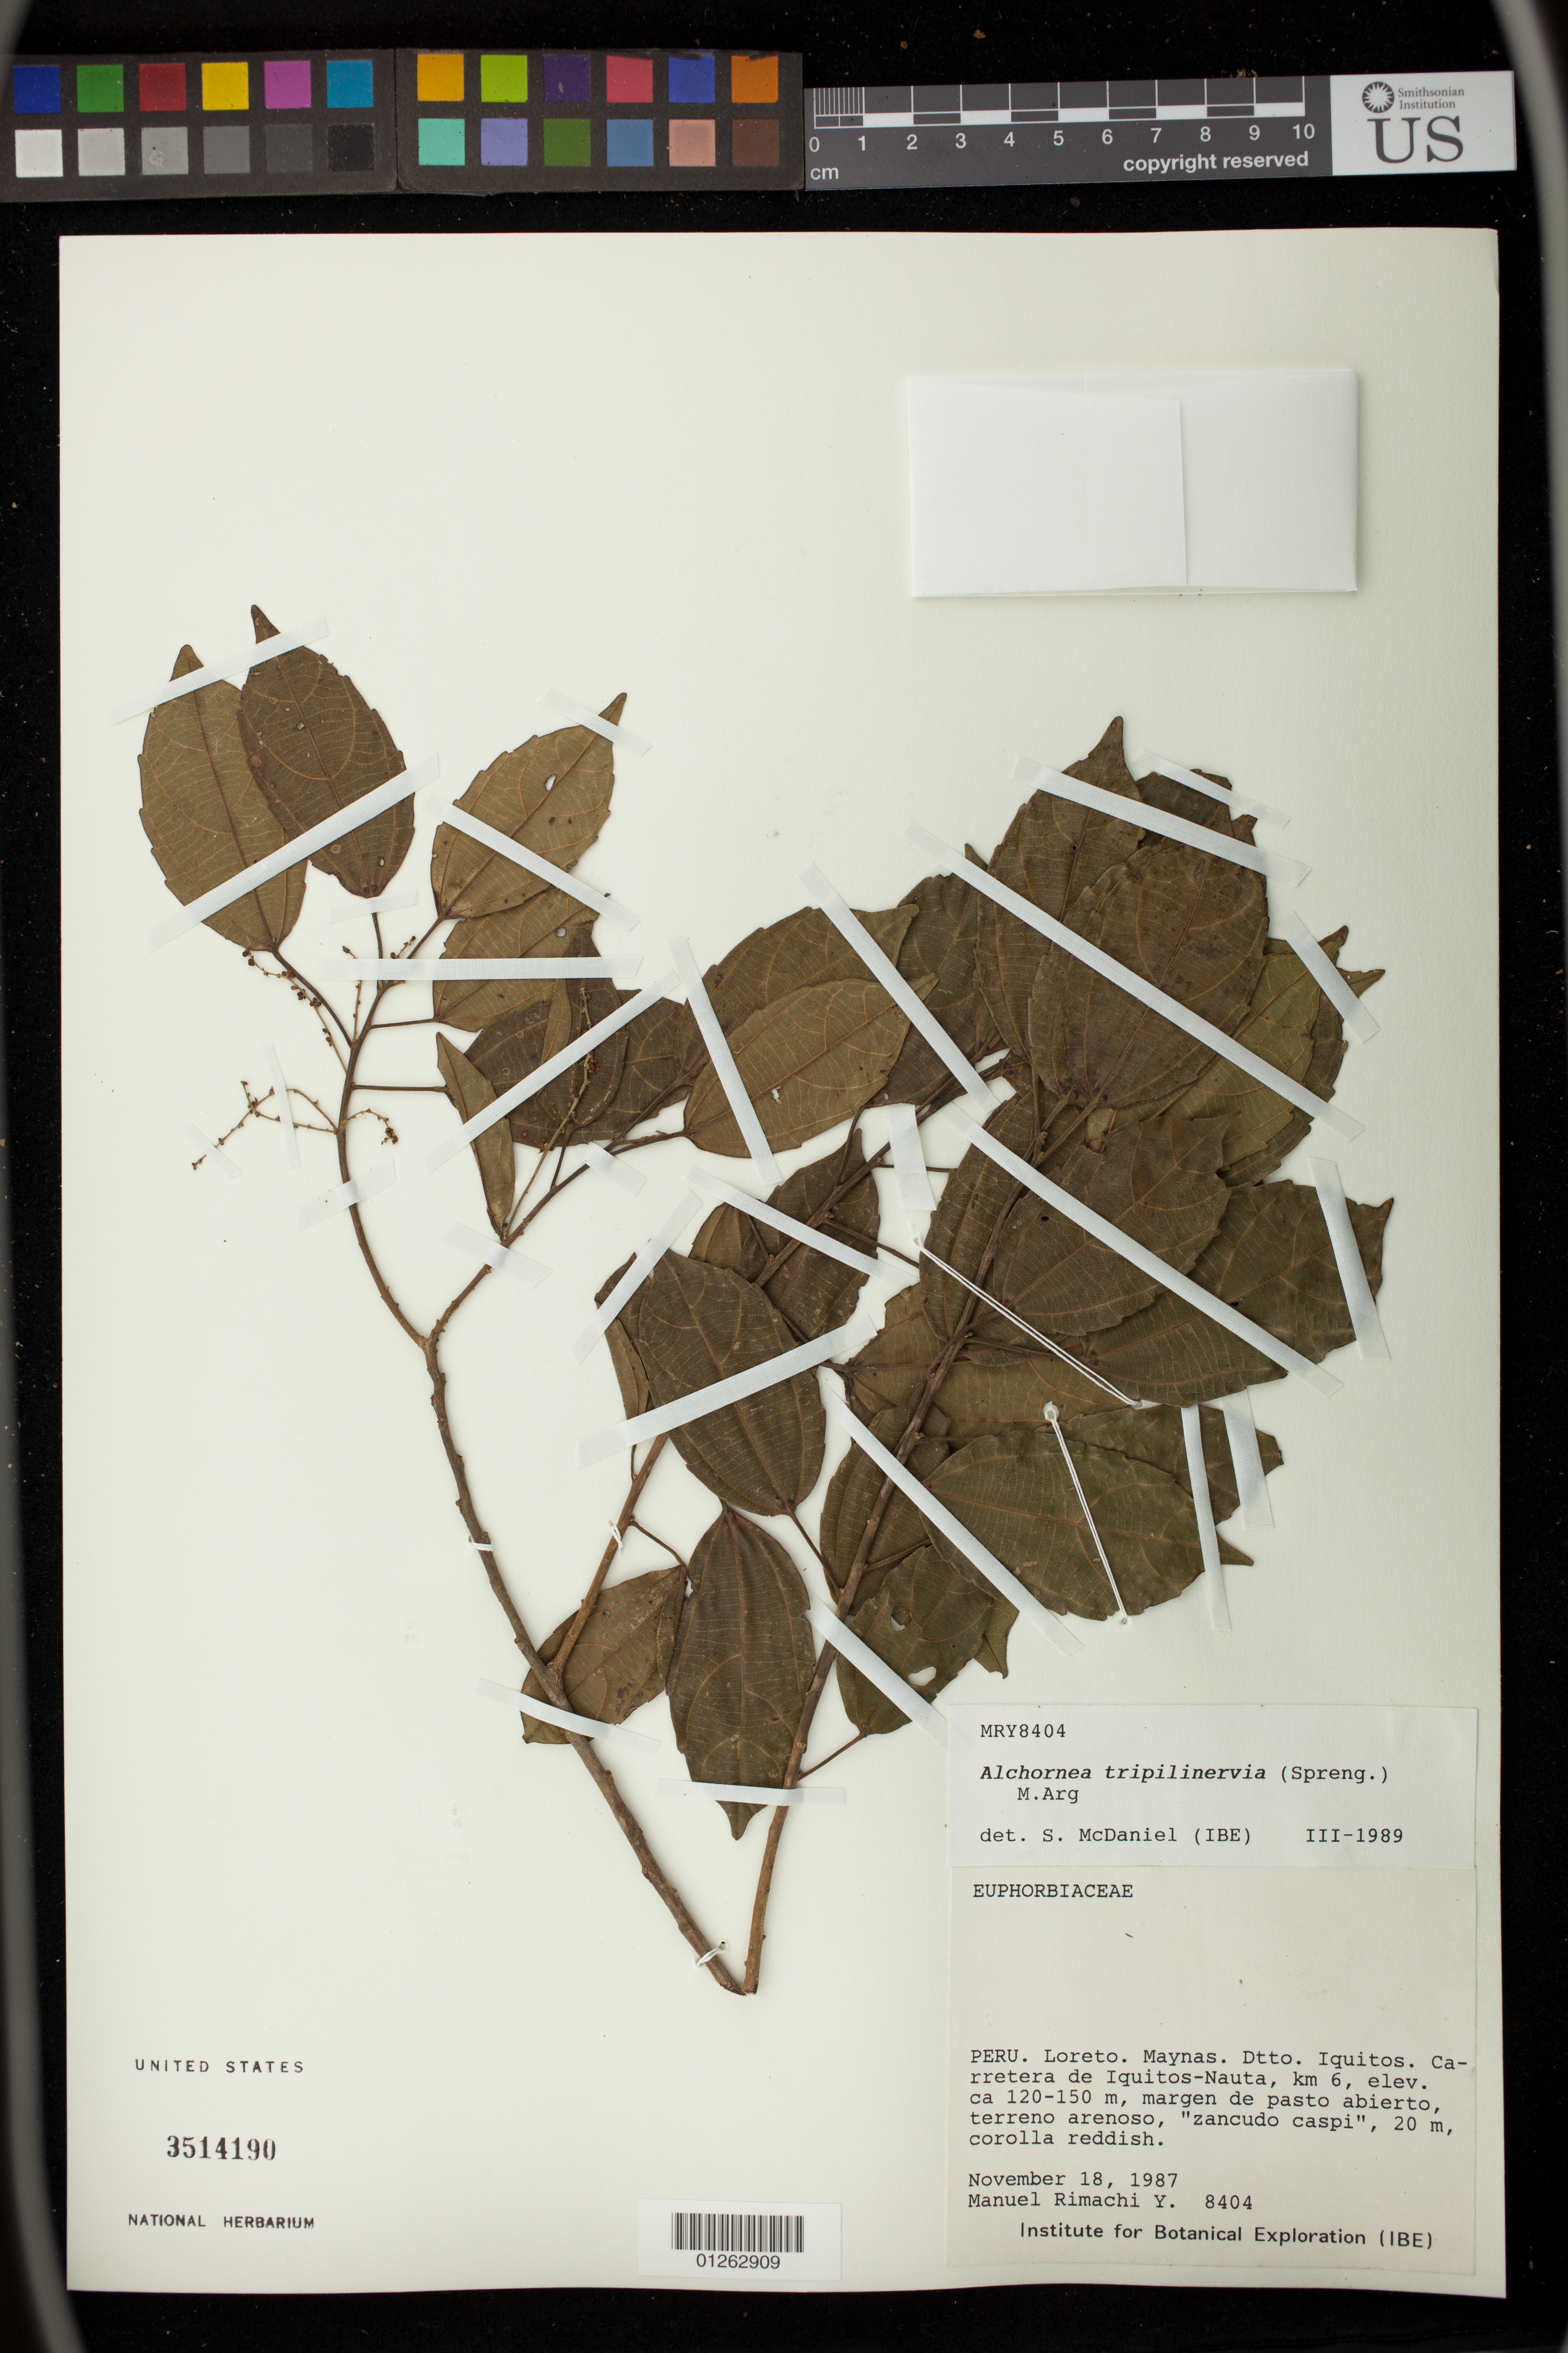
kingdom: Plantae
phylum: Tracheophyta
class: Magnoliopsida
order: Malpighiales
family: Euphorbiaceae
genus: Alchornea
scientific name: Alchornea triplinervia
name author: (Spreng.) Müll. Arg.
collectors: M. Rimachi Y.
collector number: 8404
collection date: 1987-11-18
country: Peru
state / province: Loreto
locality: Maynas. Dtto. Iquitos. Carretera de Iquitos-Nauta, km 6,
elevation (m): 120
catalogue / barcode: US 3514190